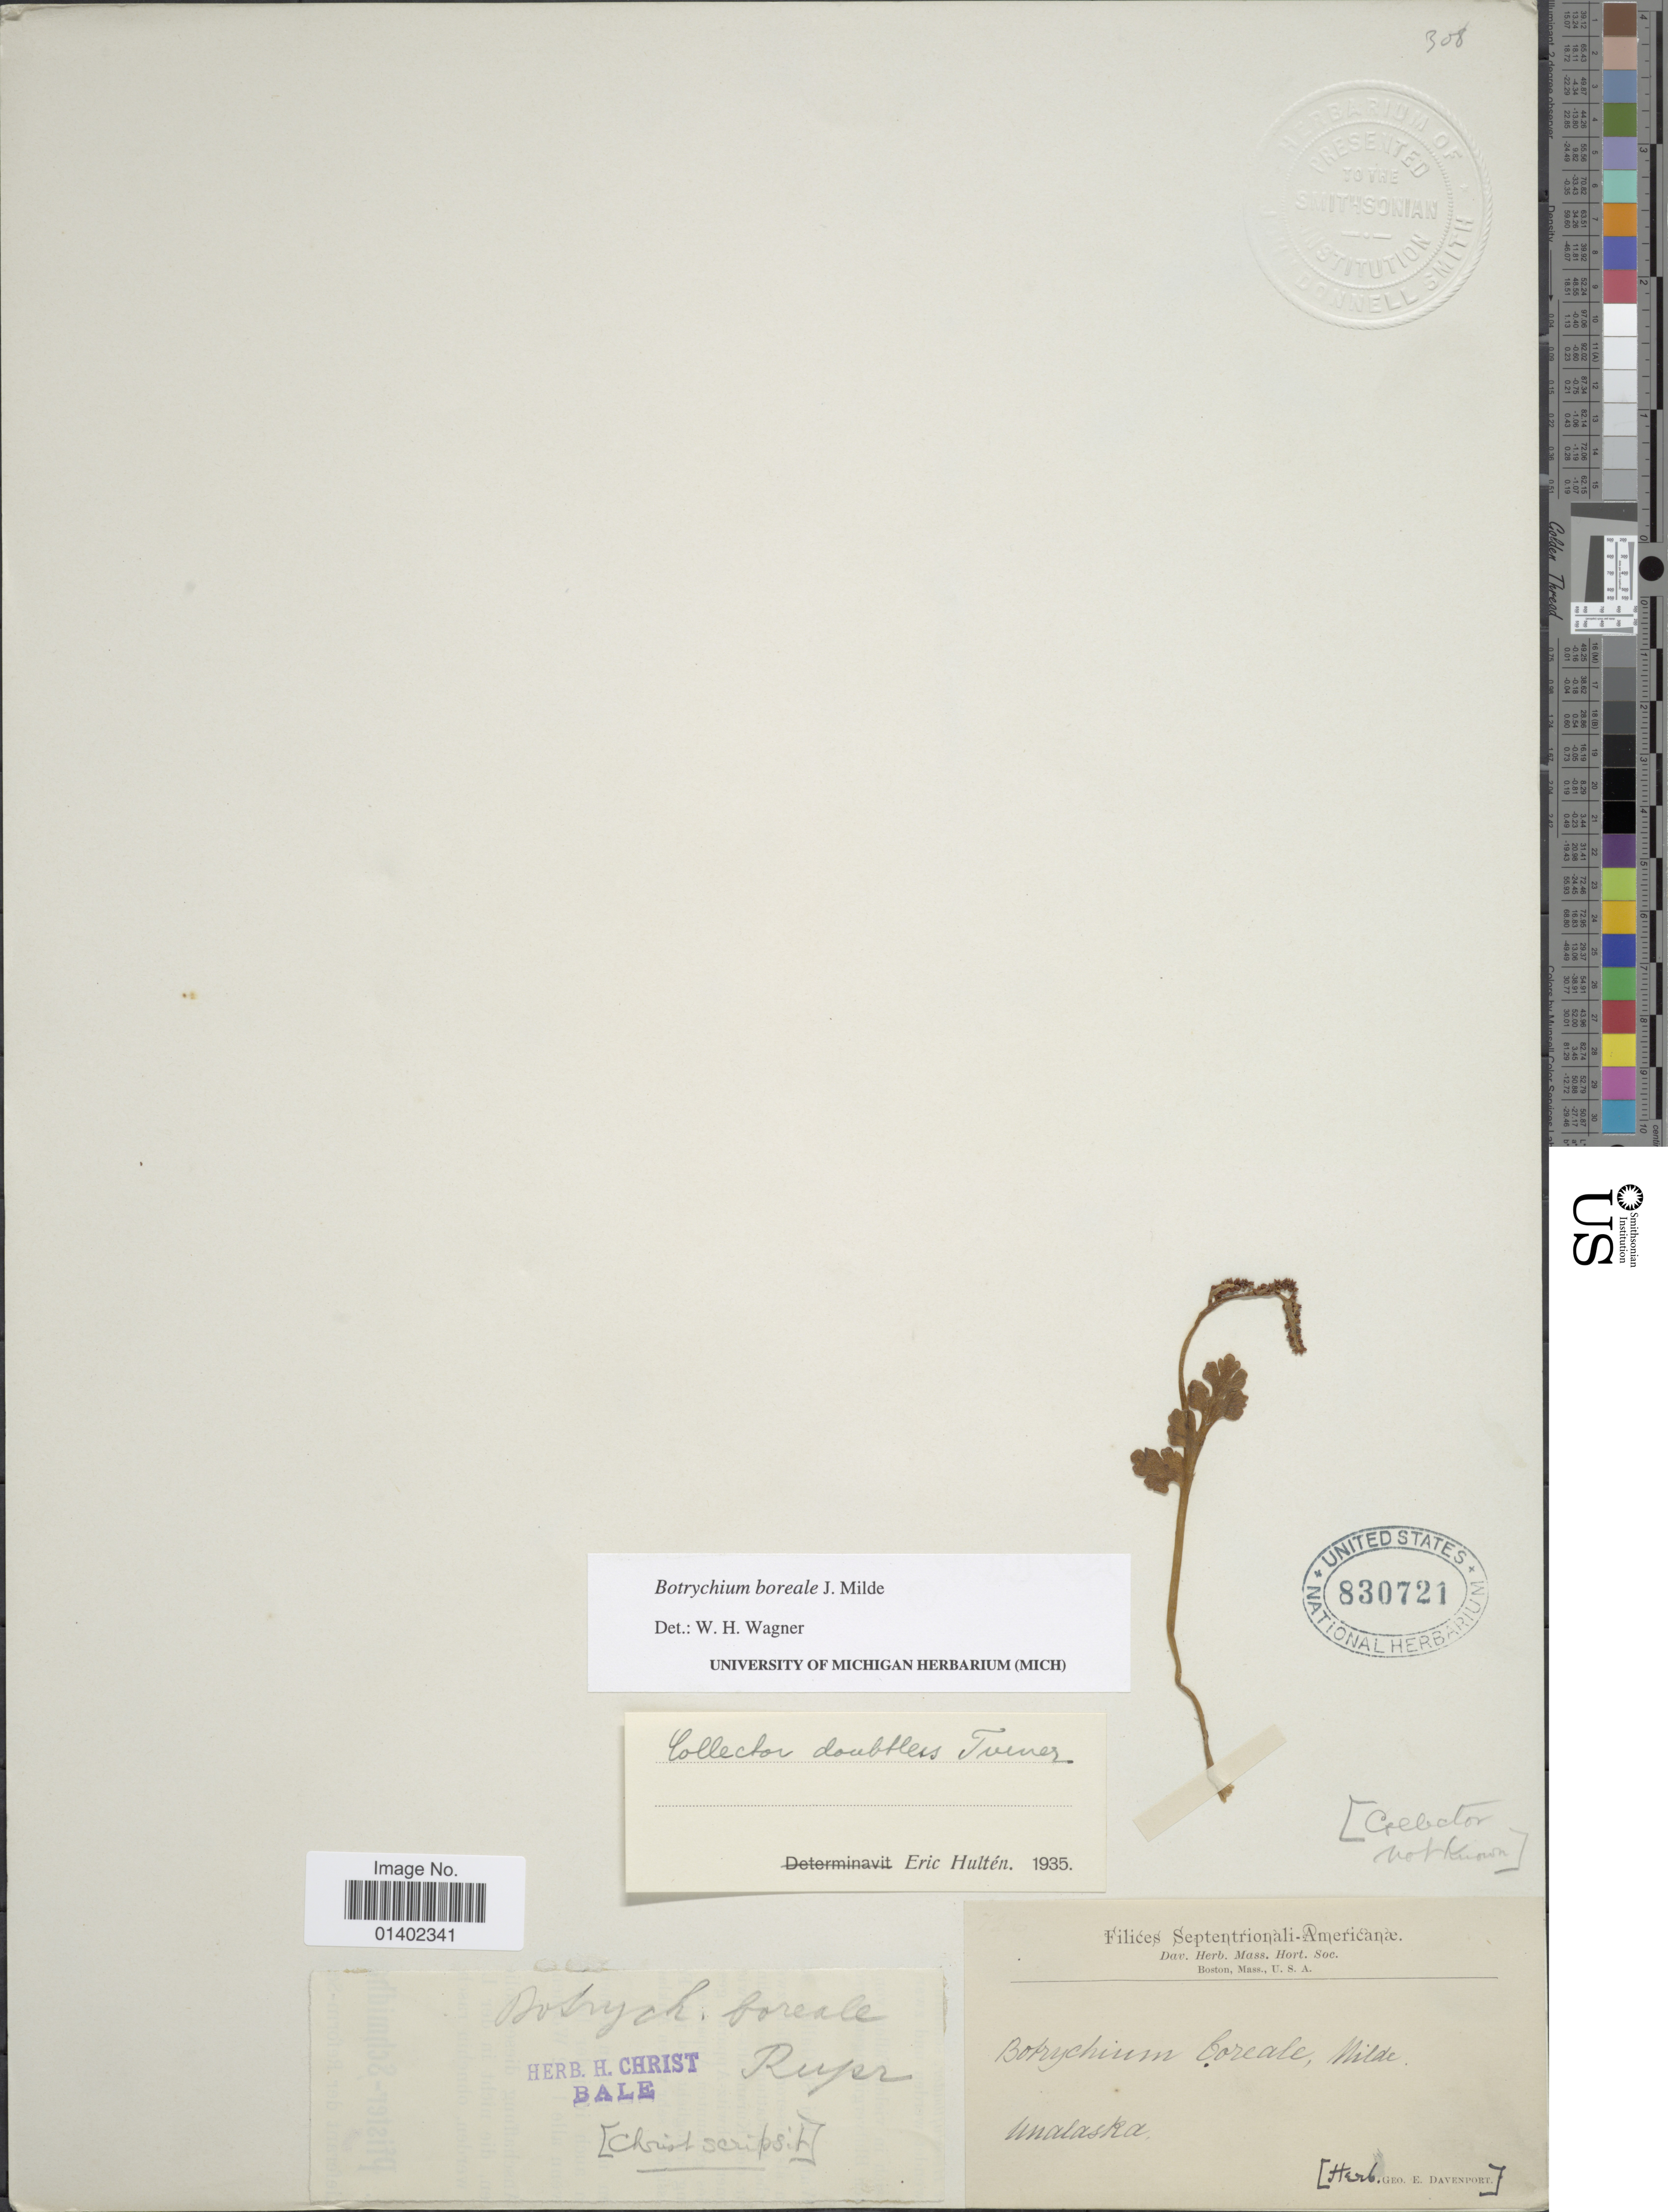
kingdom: Plantae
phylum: Tracheophyta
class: Polypodiopsida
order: Ophioglossales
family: Ophioglossaceae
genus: Botrychium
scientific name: Botrychium pinnatum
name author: H. St. John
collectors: G. E. Davenport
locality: Unalaska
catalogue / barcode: US 830721